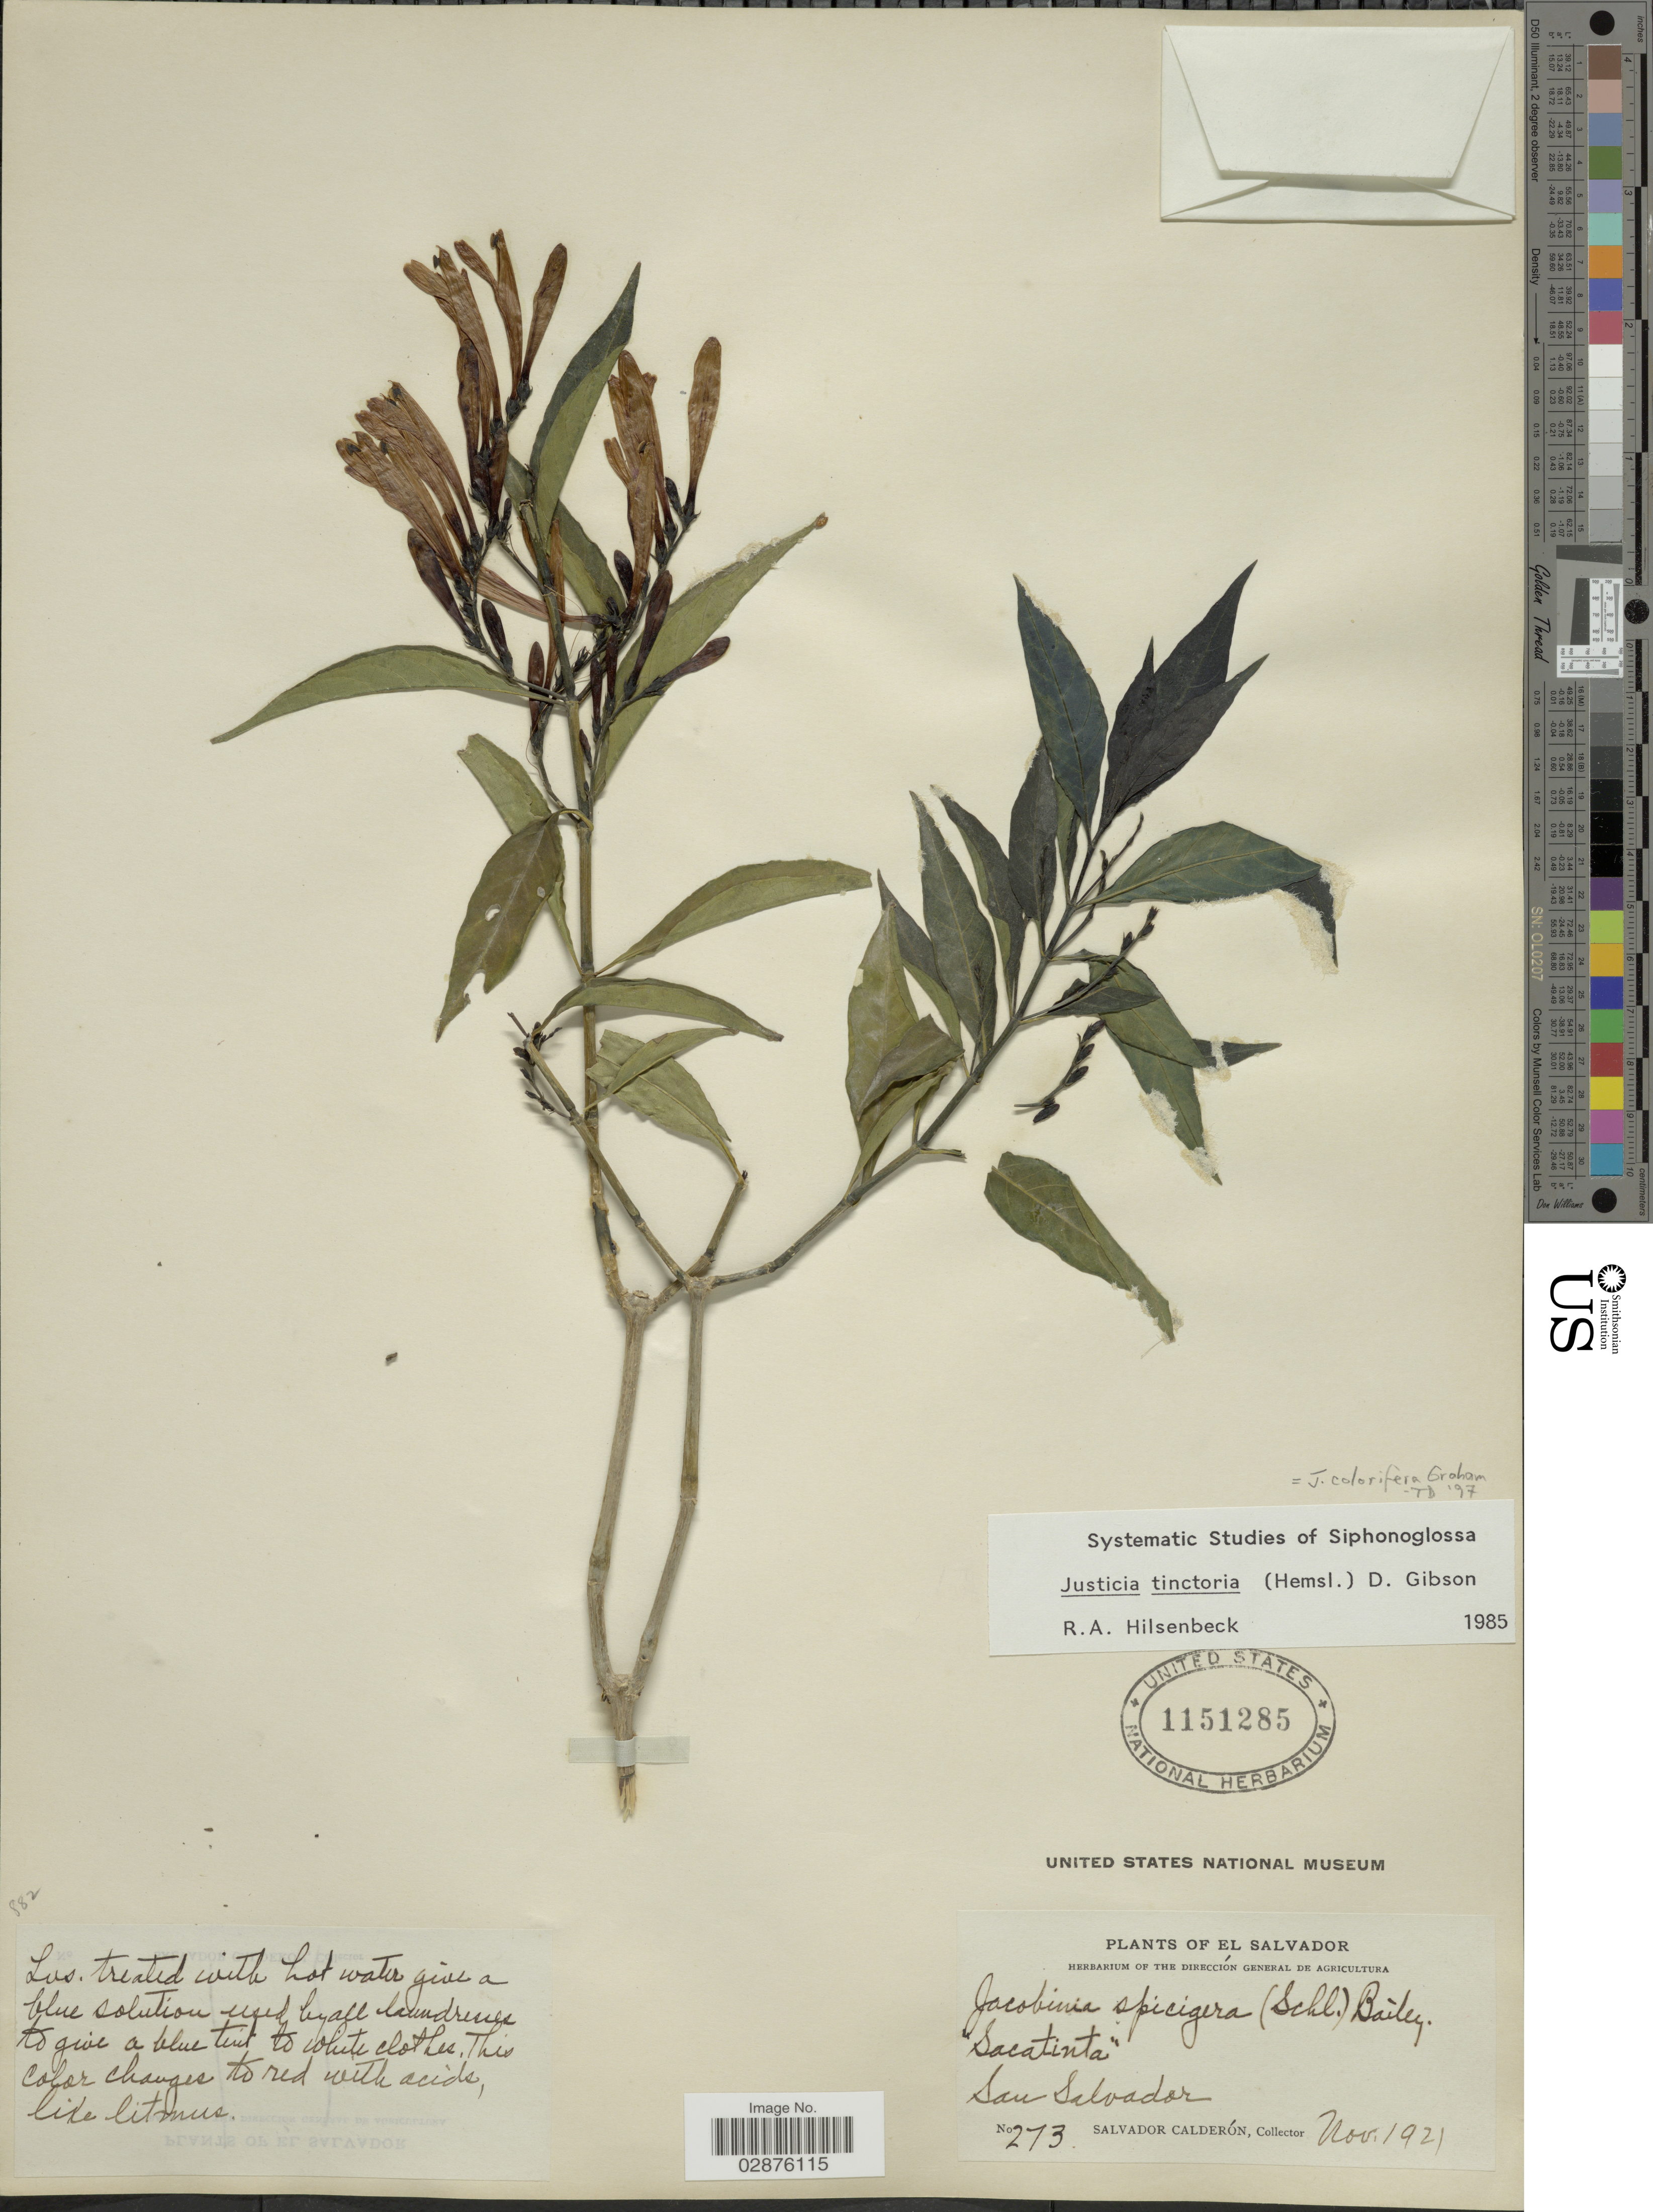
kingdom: Plantae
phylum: Tracheophyta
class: Magnoliopsida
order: Lamiales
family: Acanthaceae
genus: Justicia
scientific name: Justicia colorifera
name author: V.A.W. Graham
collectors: S. Calderón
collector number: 273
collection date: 1921-11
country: El Salvador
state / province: San Salvador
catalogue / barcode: US 1151285